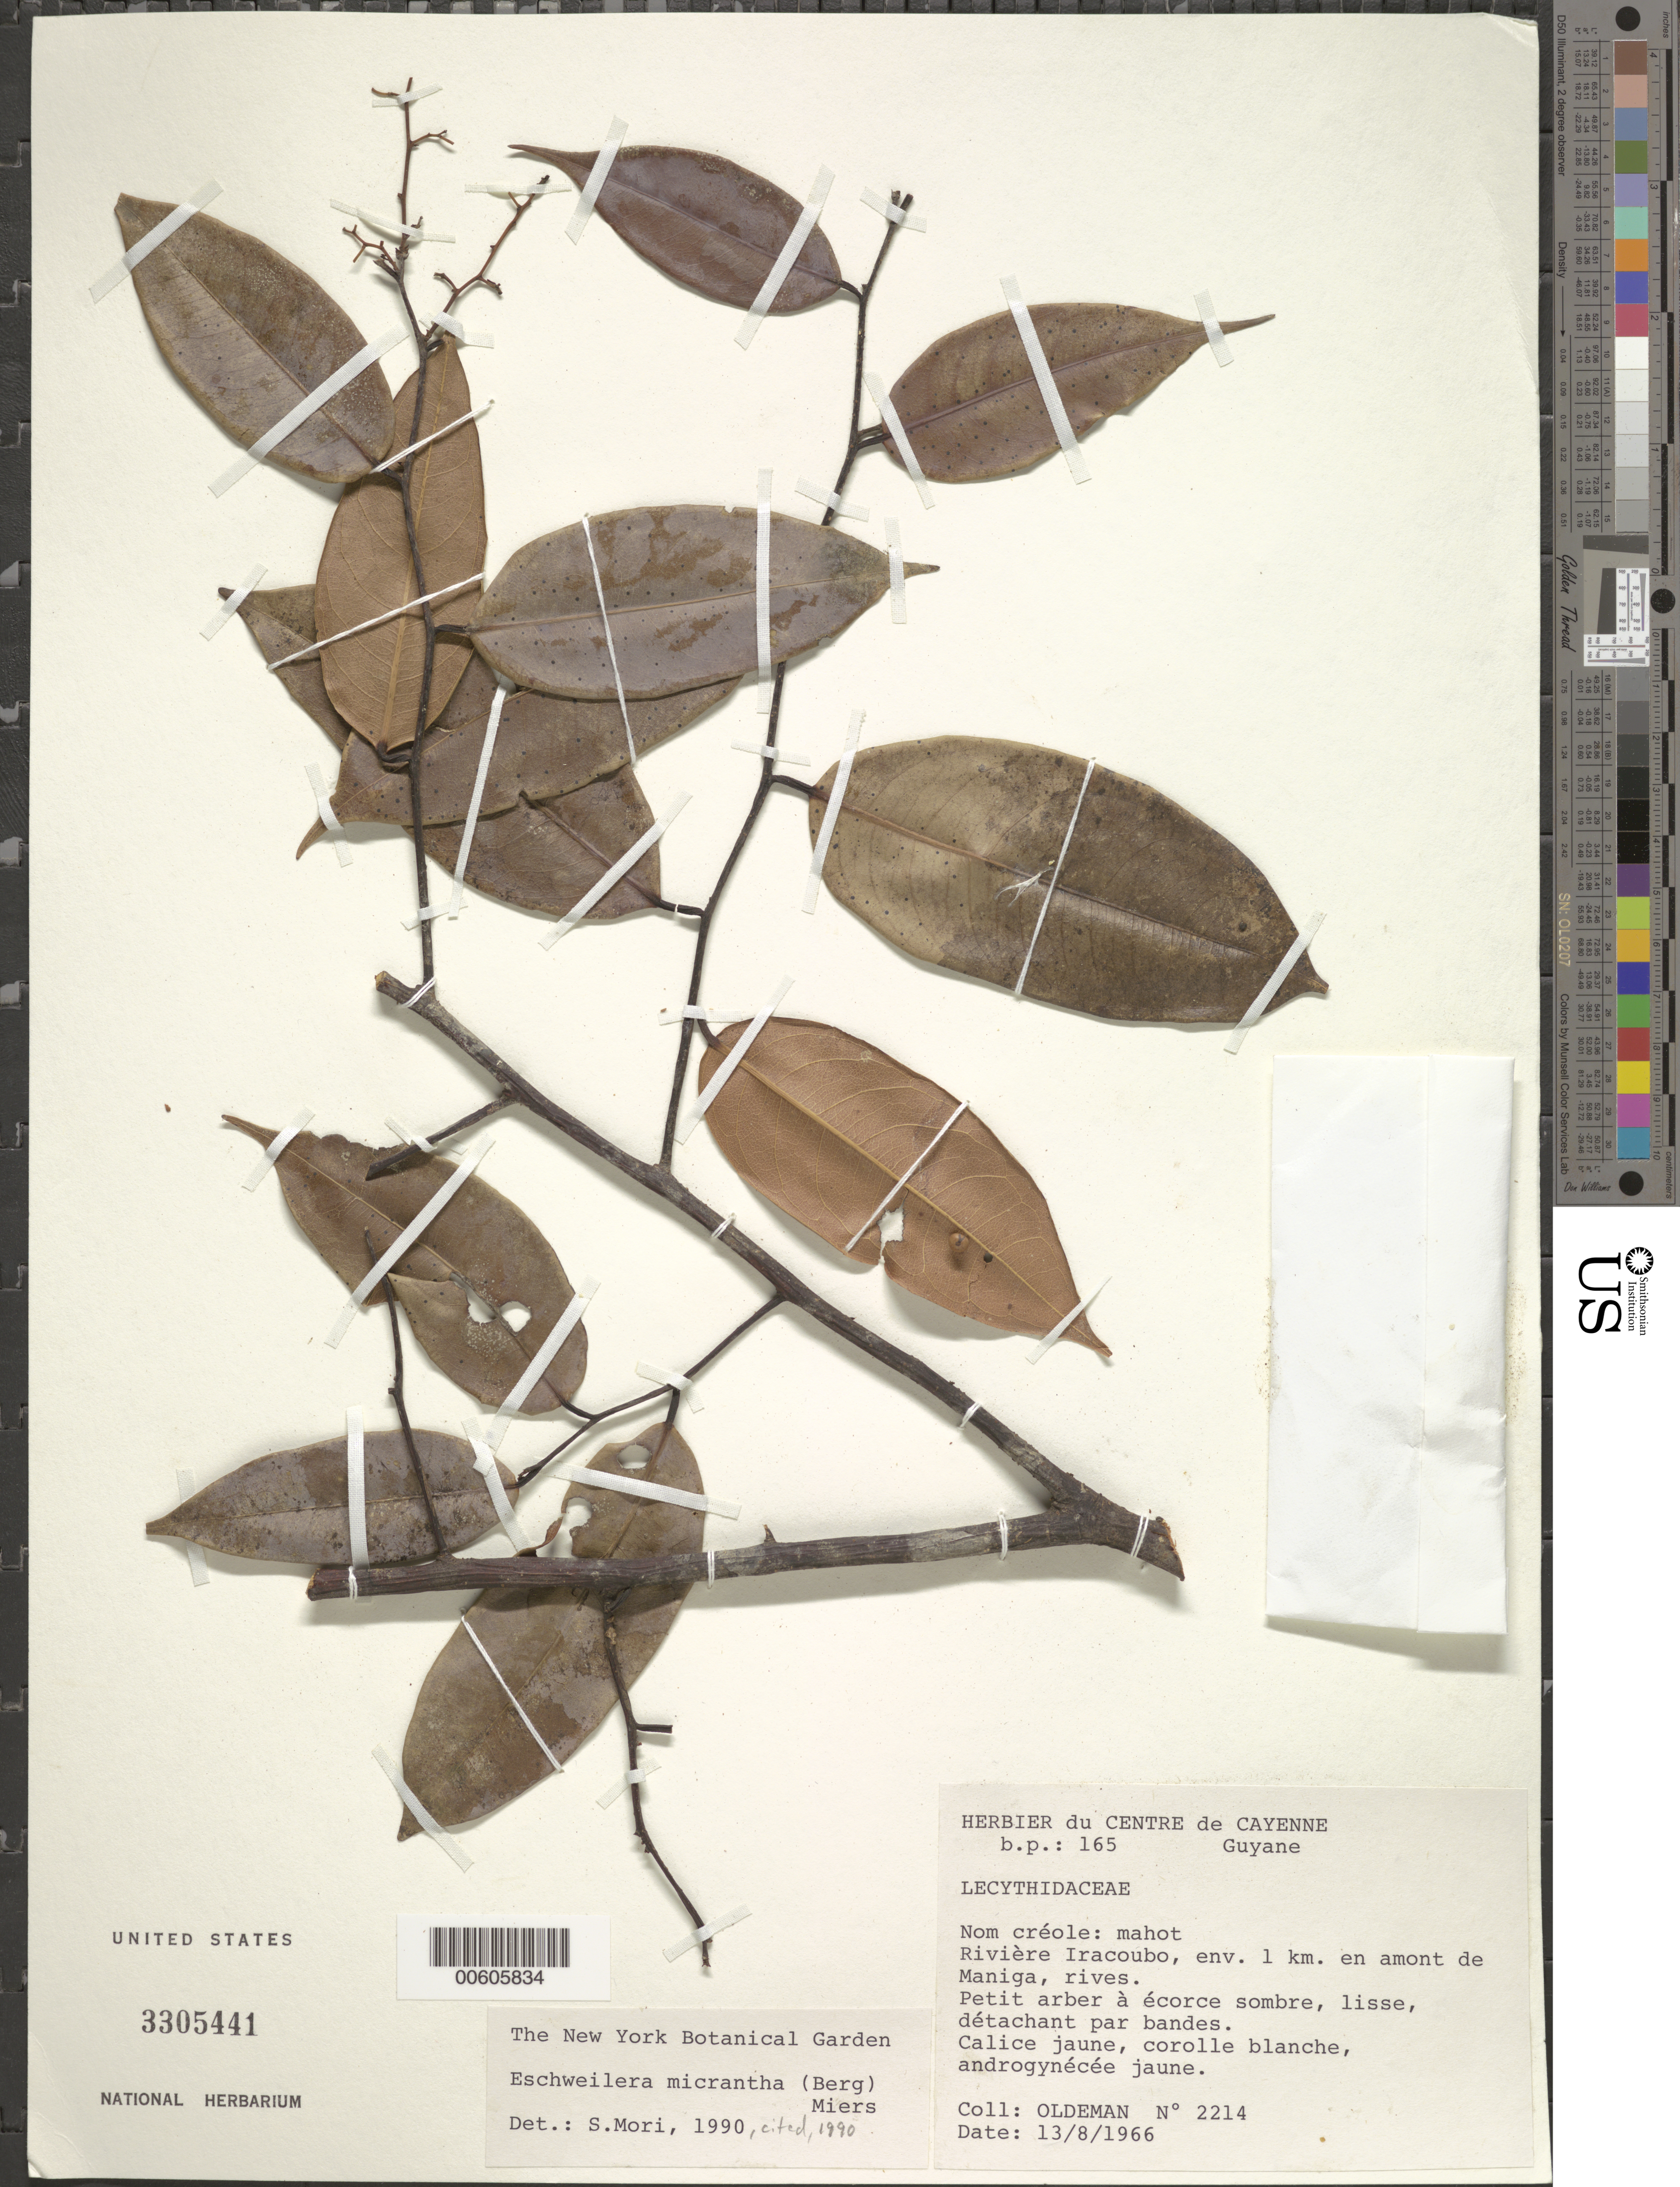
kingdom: Plantae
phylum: Tracheophyta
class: Magnoliopsida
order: Ericales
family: Lecythidaceae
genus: Eschweilera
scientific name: Eschweilera micrantha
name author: (O. Berg) Miers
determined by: Mori, Scott A.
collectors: R. Oldeman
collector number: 2214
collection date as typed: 13-Aug-66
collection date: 1966-08-13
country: French Guiana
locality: Rives de l'Iracoube, env. 1 km en amont de Maniga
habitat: Rives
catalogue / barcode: US 3305441